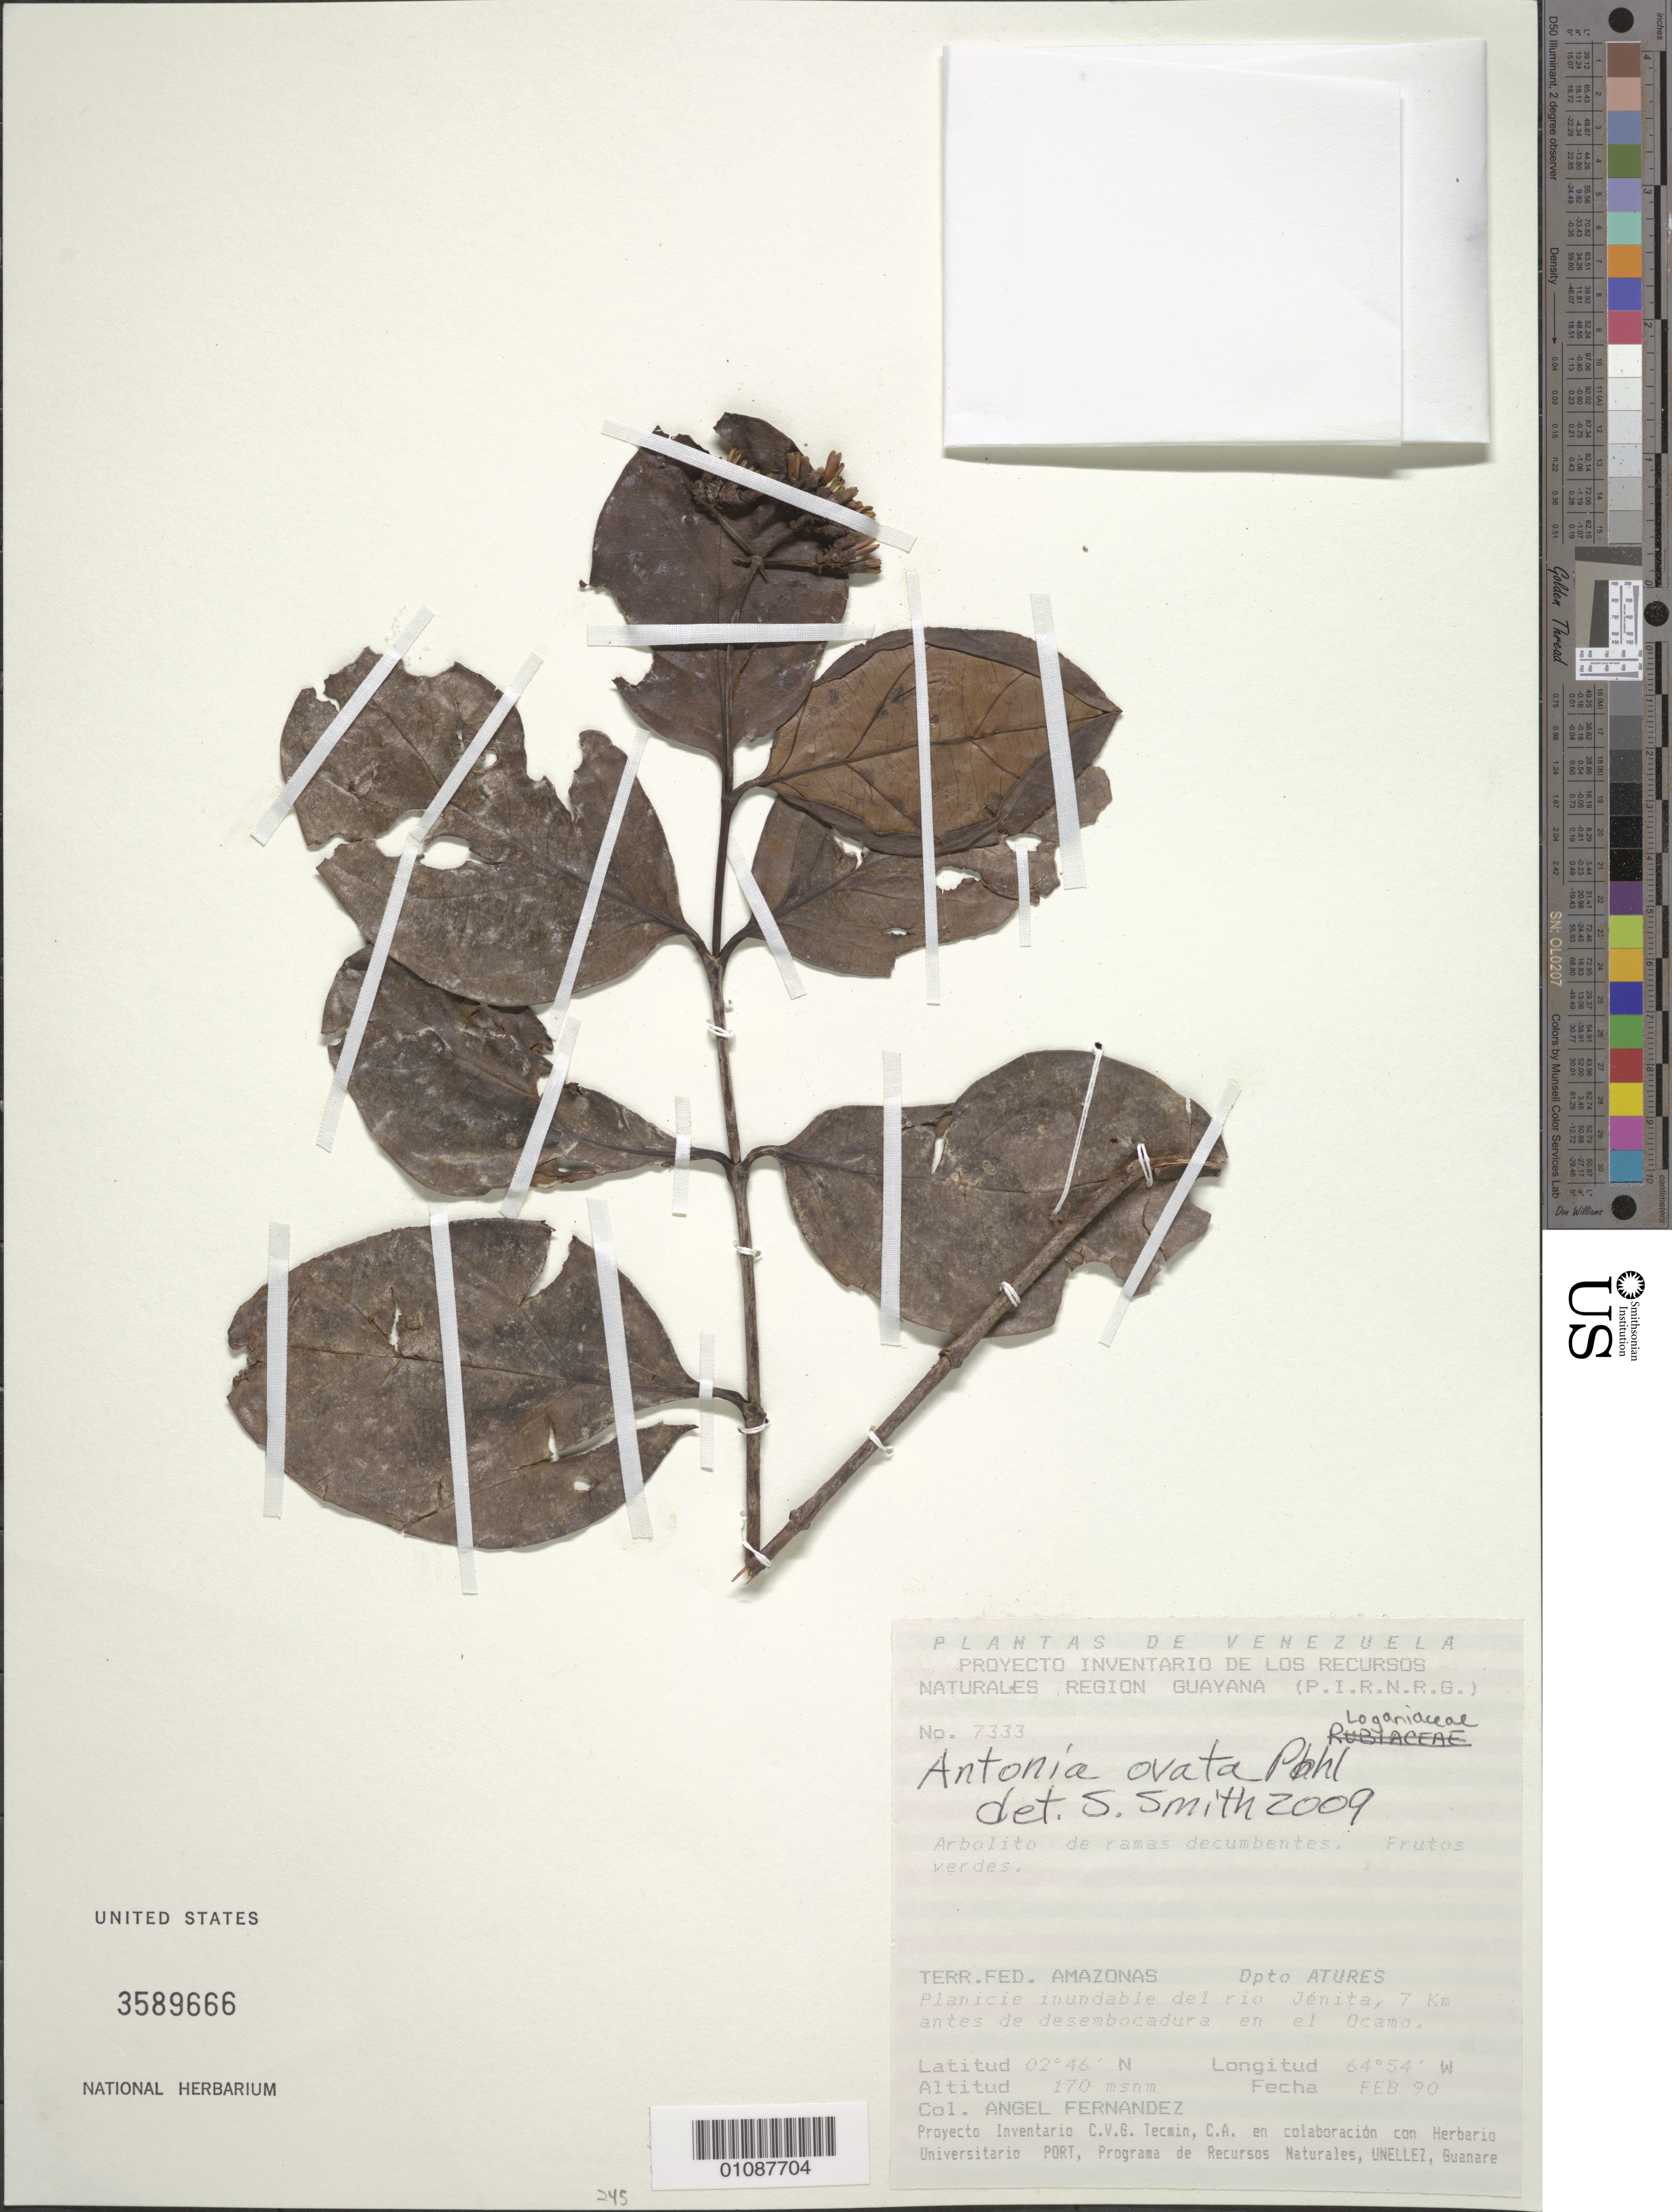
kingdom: Plantae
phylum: Tracheophyta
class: Magnoliopsida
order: Gentianales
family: Loganiaceae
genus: Antonia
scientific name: Antonia ovata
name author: Pohl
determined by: Smith, Stephen F., (US), NMNH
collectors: A. Fernández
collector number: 7333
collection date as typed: Feb-90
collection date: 1990-02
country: Venezuela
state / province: Amazonas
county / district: Atures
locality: Río Jenita, 7 km antes de desembocadura en el Río Ocamo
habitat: Planicie inundable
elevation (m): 170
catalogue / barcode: US 3589666